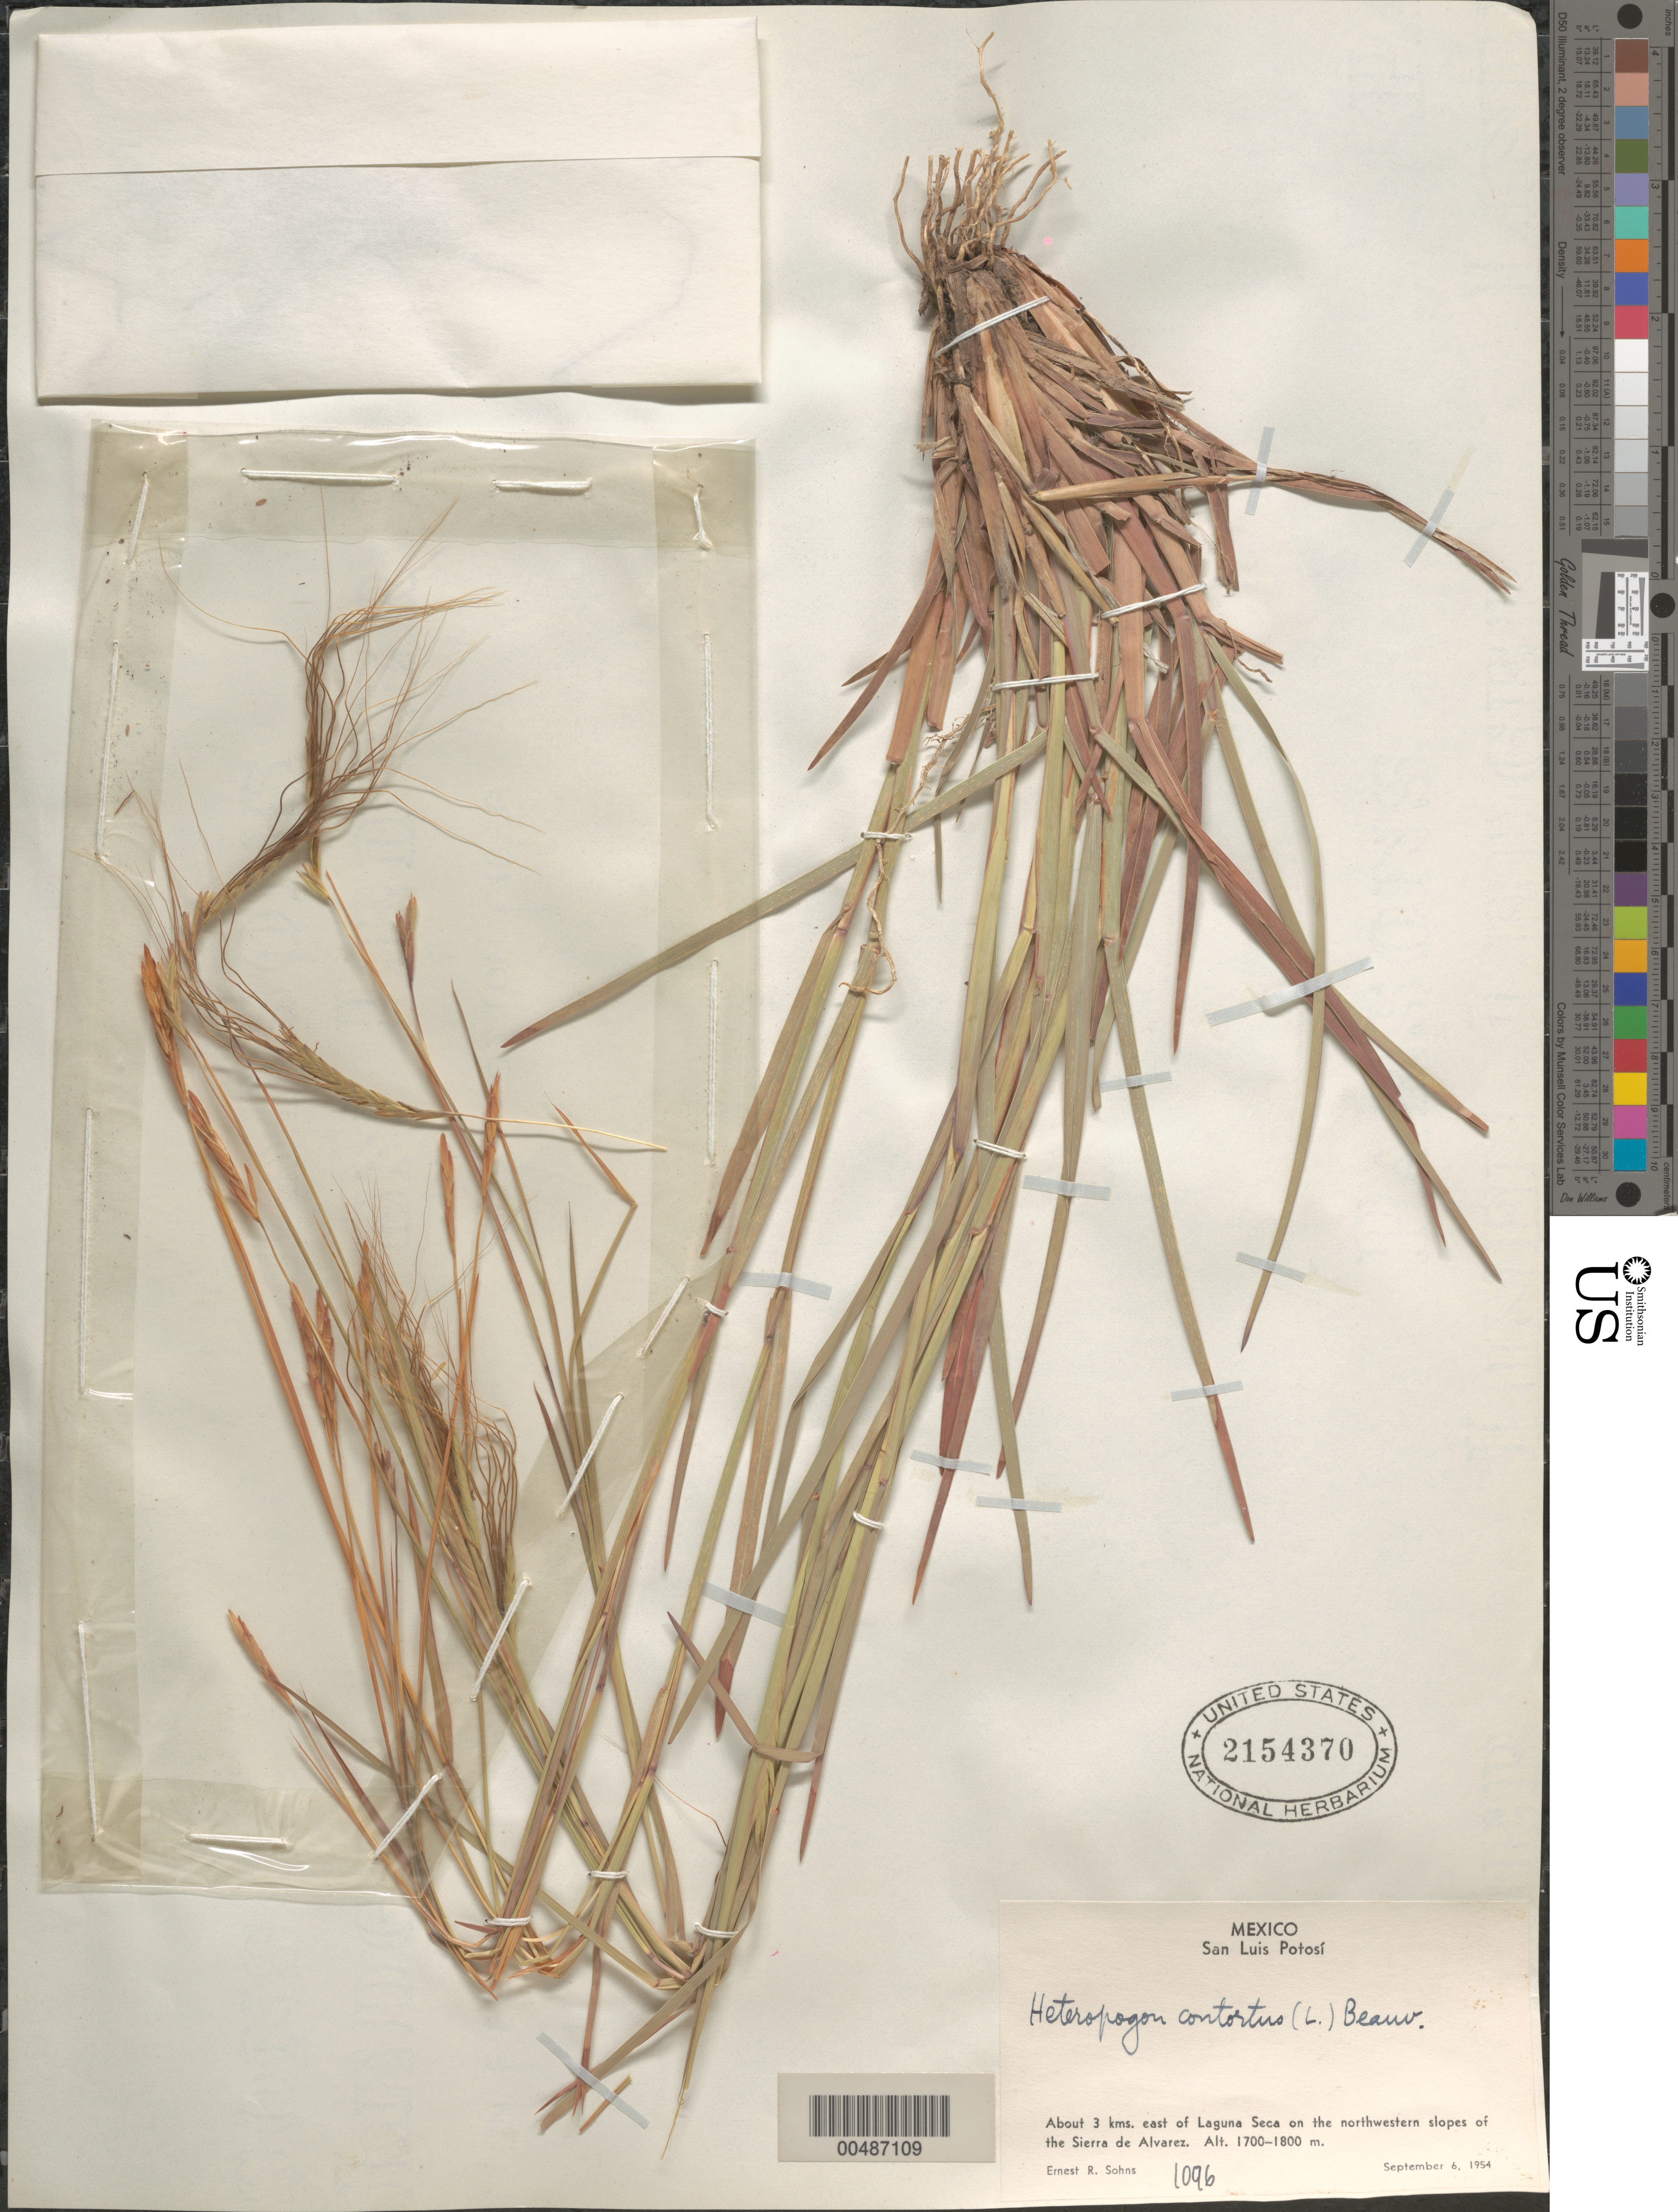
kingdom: Plantae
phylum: Tracheophyta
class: Liliopsida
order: Poales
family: Poaceae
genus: Heteropogon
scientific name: Heteropogon contortus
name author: (L.) P. Beauv. ex Roem. & Schult.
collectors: E. R. Sohns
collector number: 1096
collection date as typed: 6 Sep 1954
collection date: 1954-09-06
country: Mexico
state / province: San Luis Potosi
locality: About 3 km E of Laguna Seca on the NW slopes of the Sierra de Alvarez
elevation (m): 1700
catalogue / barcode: US 2154370